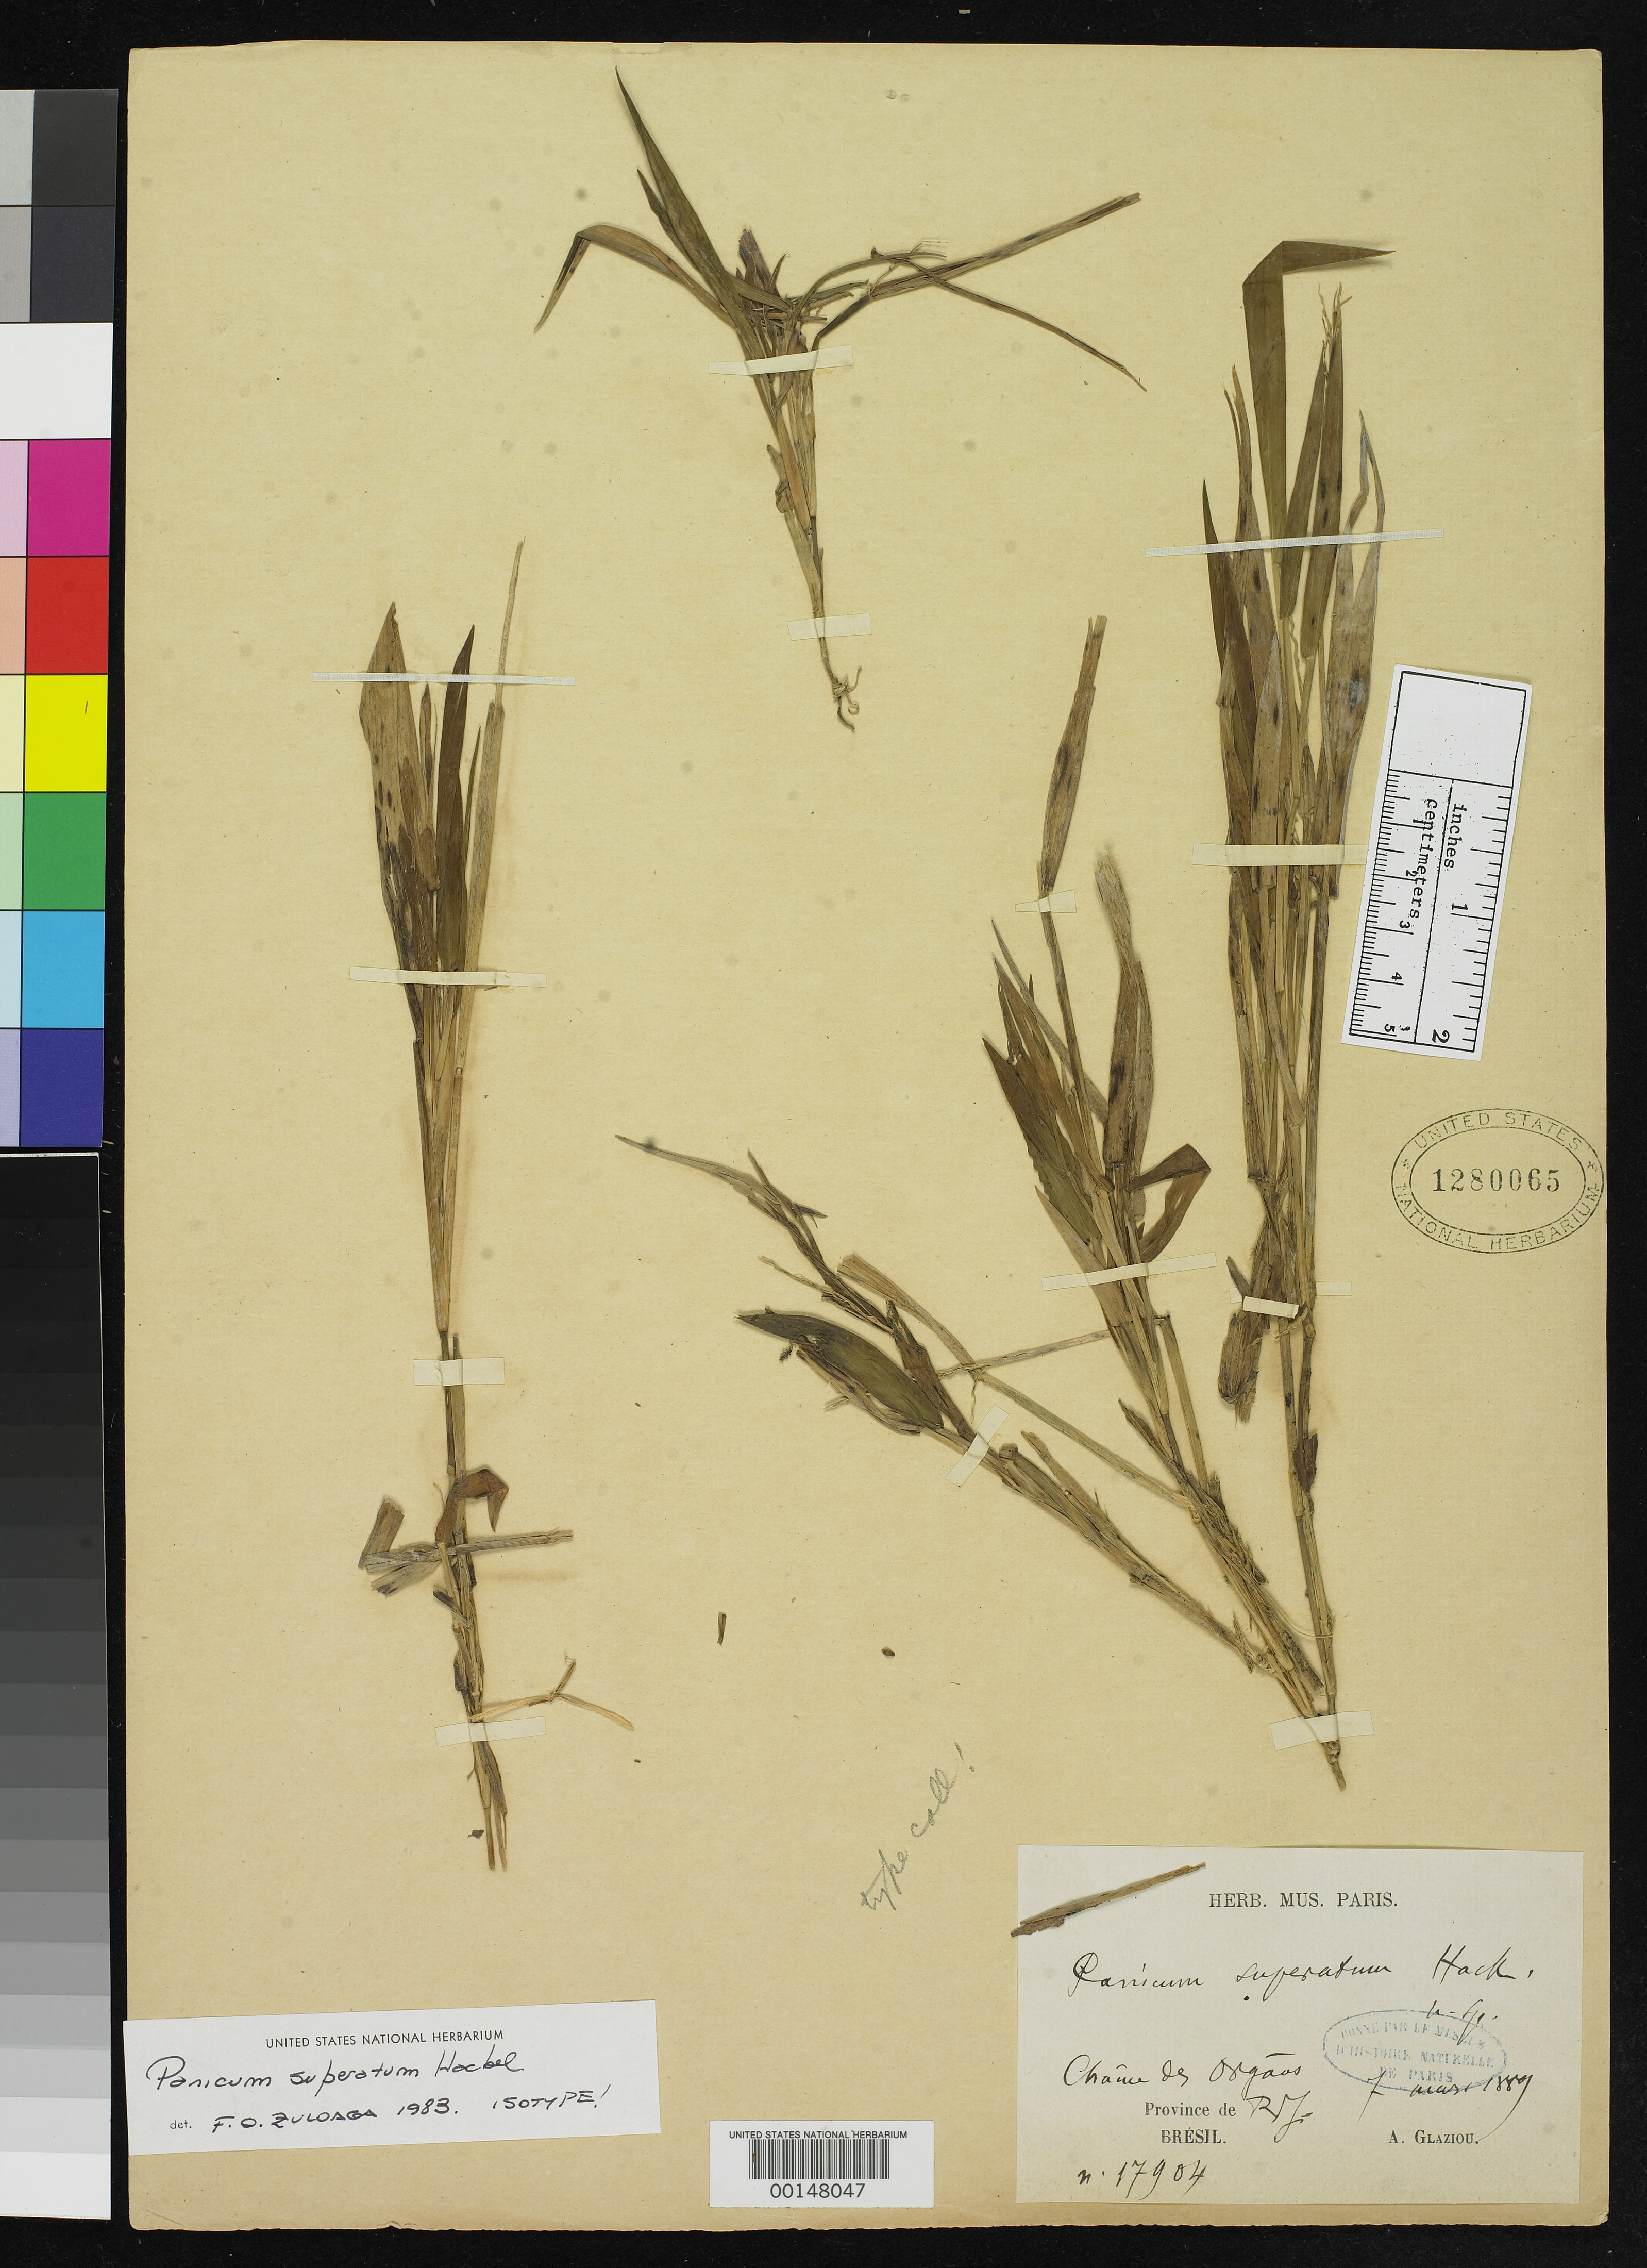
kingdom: Plantae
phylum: Tracheophyta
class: Liliopsida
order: Poales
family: Poaceae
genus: Panicum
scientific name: Panicum superatum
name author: Hack.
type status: Isotype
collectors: A. F. M. Glaziou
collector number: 17904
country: Brazil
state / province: Rio de Janeiro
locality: Rio de Janeiro.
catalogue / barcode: US 1280065